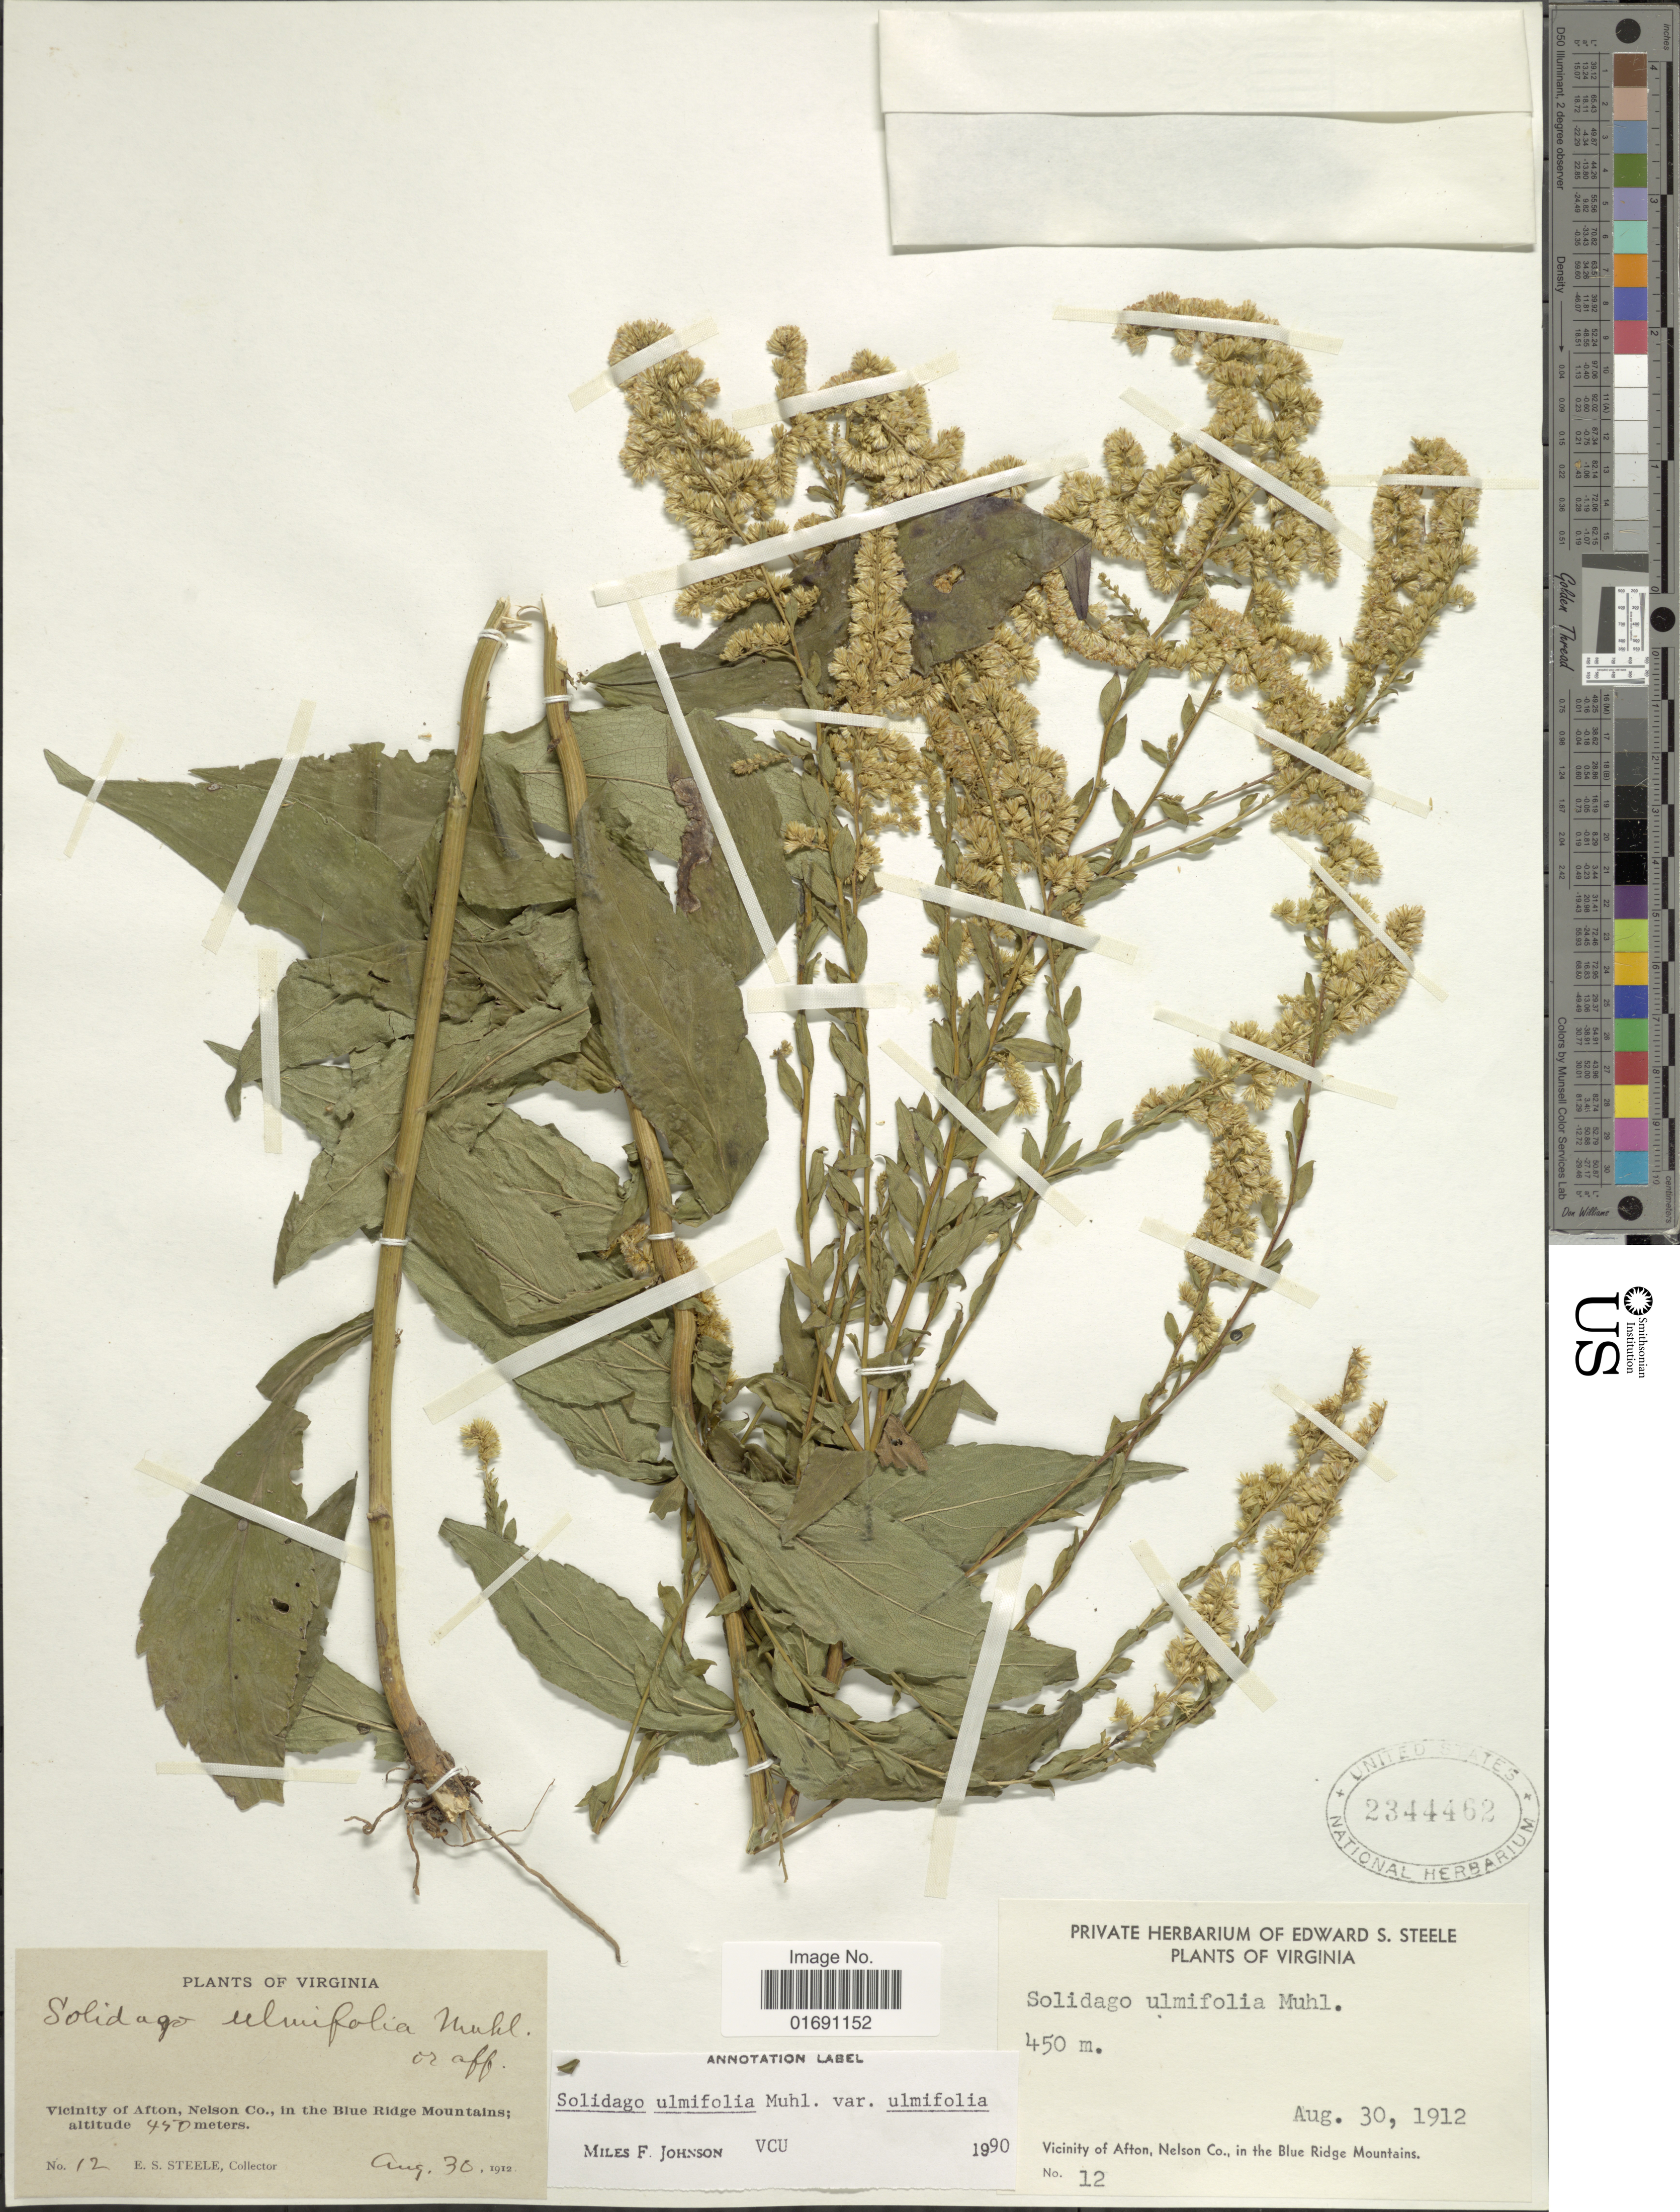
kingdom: Plantae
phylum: Tracheophyta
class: Magnoliopsida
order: Asterales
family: Asteraceae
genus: Solidago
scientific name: Solidago ulmifolia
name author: Muhl. ex Willd.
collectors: E. Steele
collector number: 12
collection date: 1912-08-30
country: United States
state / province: Virginia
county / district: Nelson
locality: Vicinity of Afton Nelson Co., in the Blue Ridge Mountains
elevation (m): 450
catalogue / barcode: US 2344462